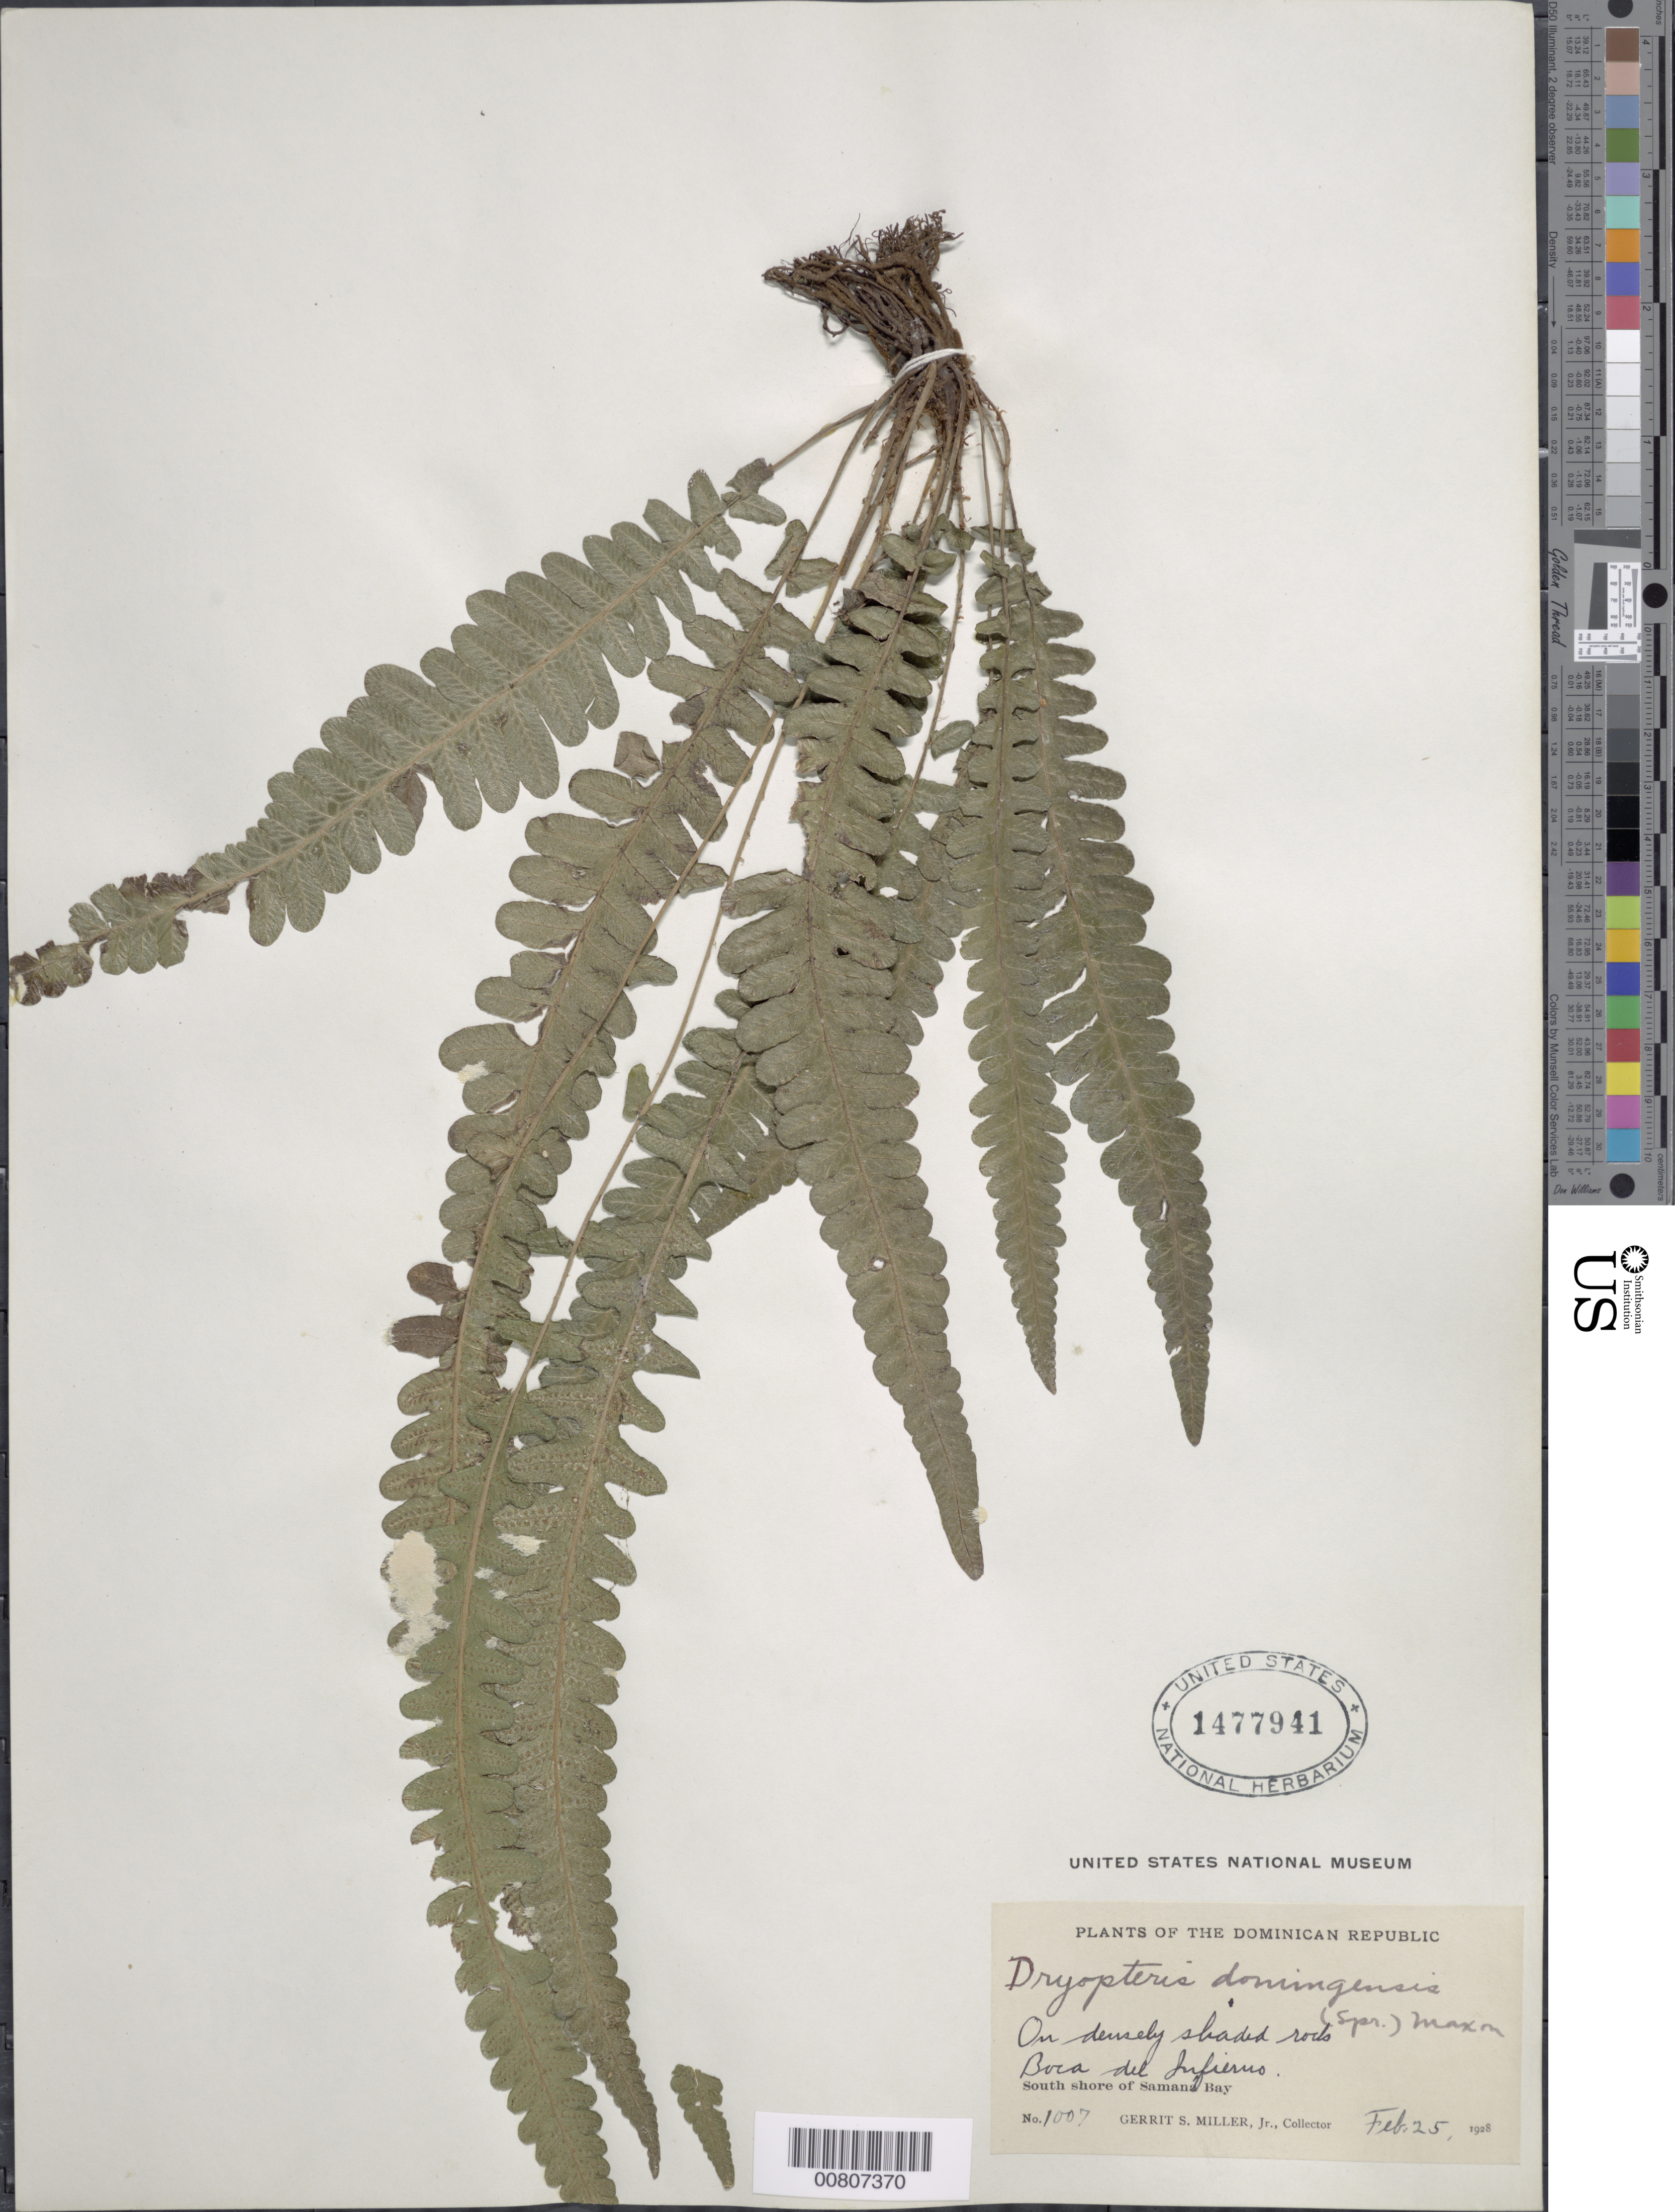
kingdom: Plantae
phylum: Tracheophyta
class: Polypodiopsida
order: Polypodiales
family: Thelypteridaceae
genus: Goniopteris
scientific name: Goniopteris guadelupensis (Wikstr.) comb. nov., ined 2015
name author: (Wikstr.)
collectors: G. S. Miller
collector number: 1007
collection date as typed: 25 Feb 1928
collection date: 1928-02-25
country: Dominican Republic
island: Hispaniola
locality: Boca del Indierno, S shore of Samaná Bay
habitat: Densely shaded rocks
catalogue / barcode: US 1477941